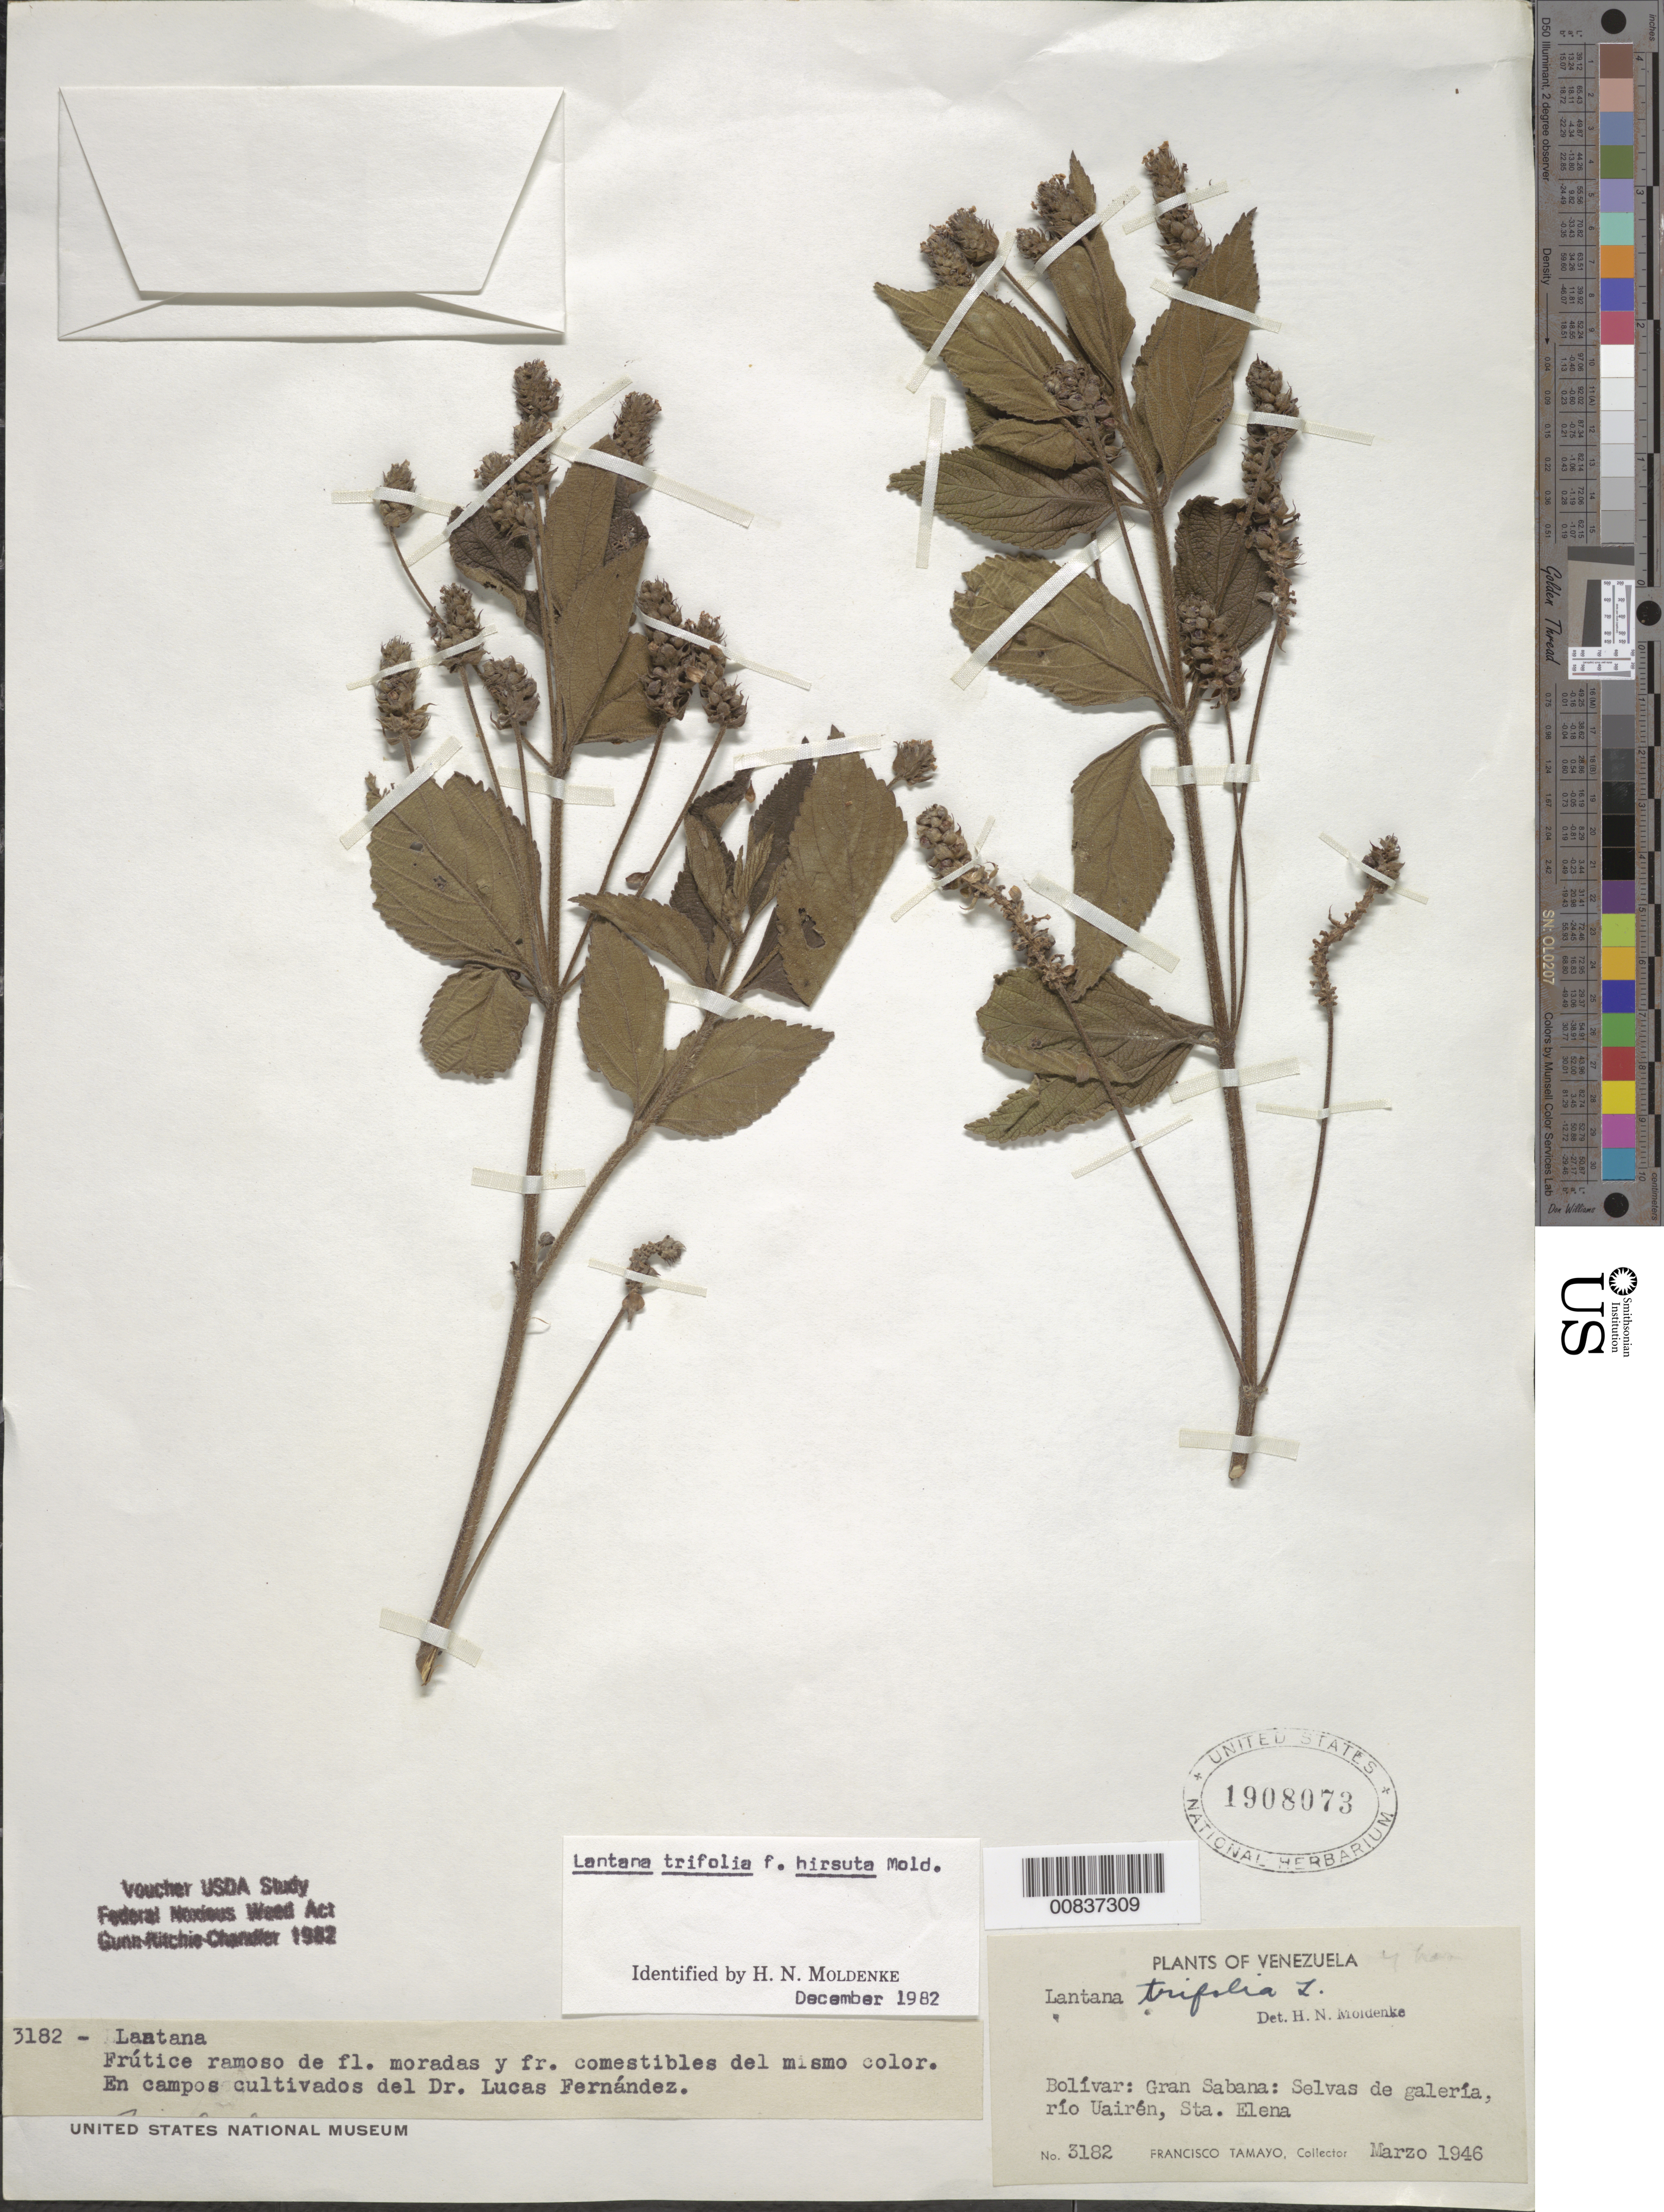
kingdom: Plantae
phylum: Tracheophyta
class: Magnoliopsida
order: Lamiales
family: Verbenaceae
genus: Lantana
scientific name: Lantana trifolia f. hirsuta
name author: Moldenke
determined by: Moldenke, H. N.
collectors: F. Tamayo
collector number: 3182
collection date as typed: Mar-46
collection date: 1946-03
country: Venezuela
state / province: Bolívar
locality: Gran Sabana, Sta. Elena, Río Uairén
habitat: Selvas de galeria; en campos cultivados del Dr. Lucas Fernandez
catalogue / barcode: US 1908073